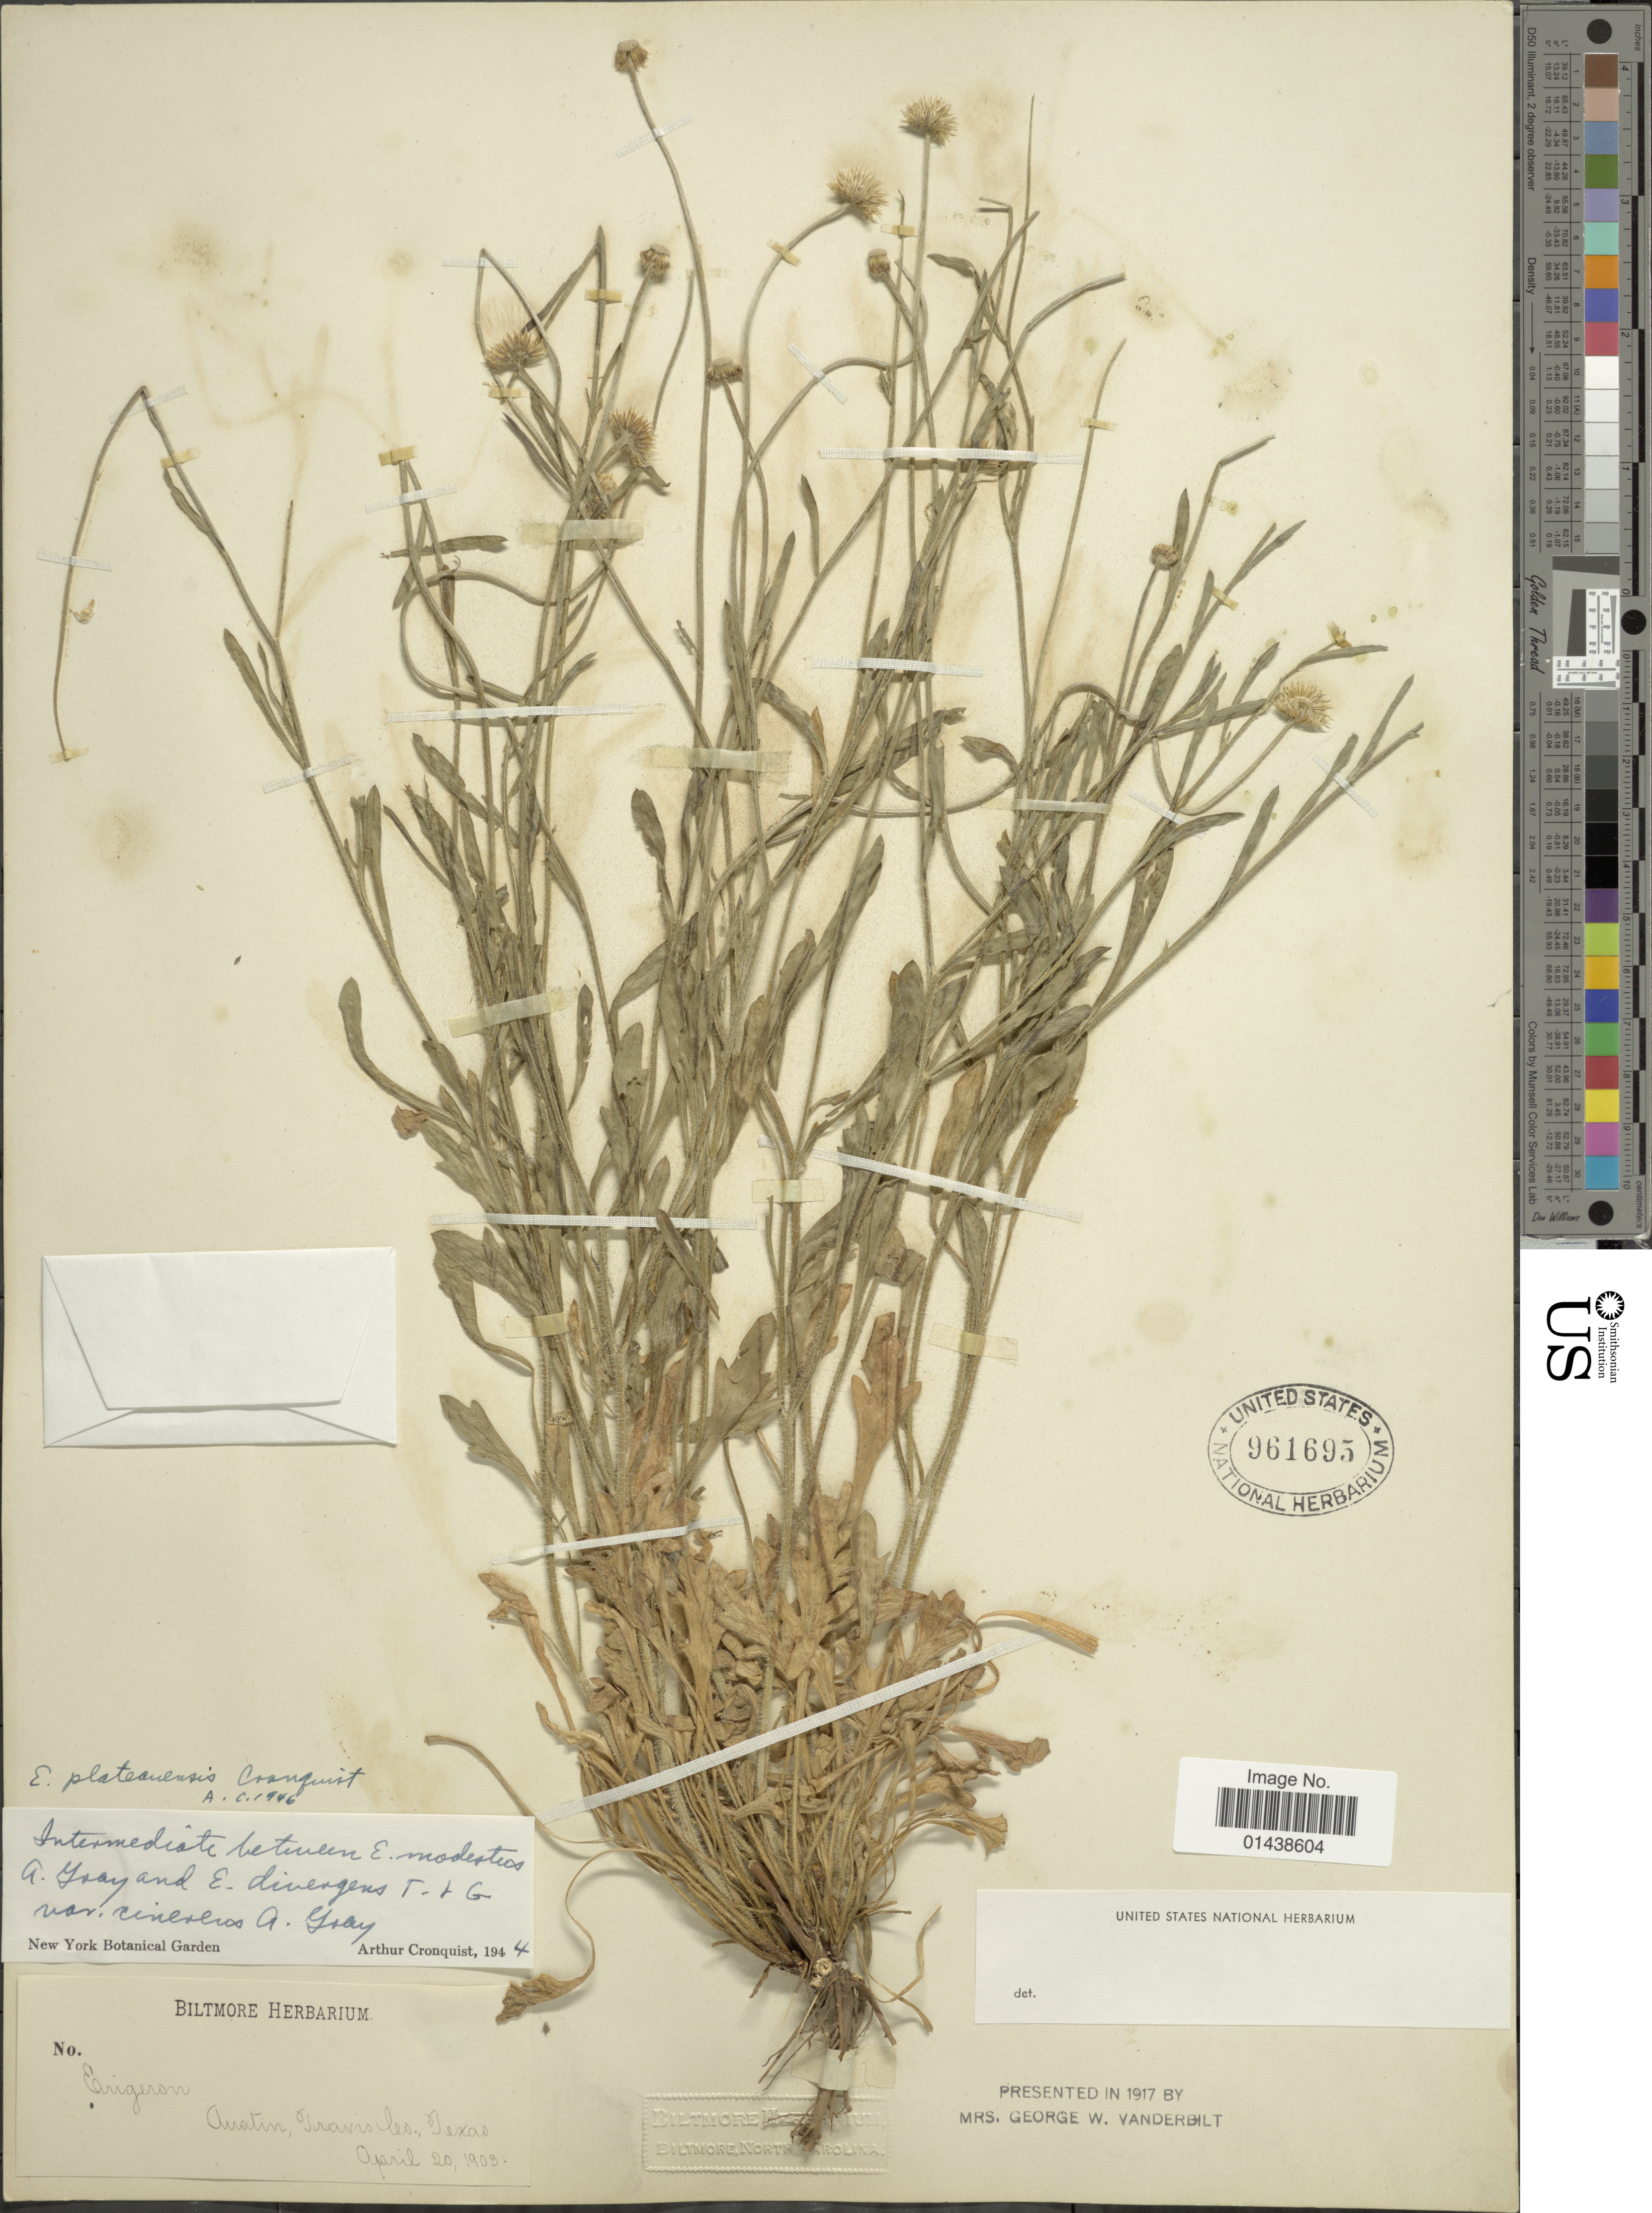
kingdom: Plantae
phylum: Tracheophyta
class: Magnoliopsida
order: Asterales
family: Asteraceae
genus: Erigeron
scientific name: Erigeron modestus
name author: A. Gray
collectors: ex herb. Biltmore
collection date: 1903-04-20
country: United States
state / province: Texas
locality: Austin, Travis Co.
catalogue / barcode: US 961695